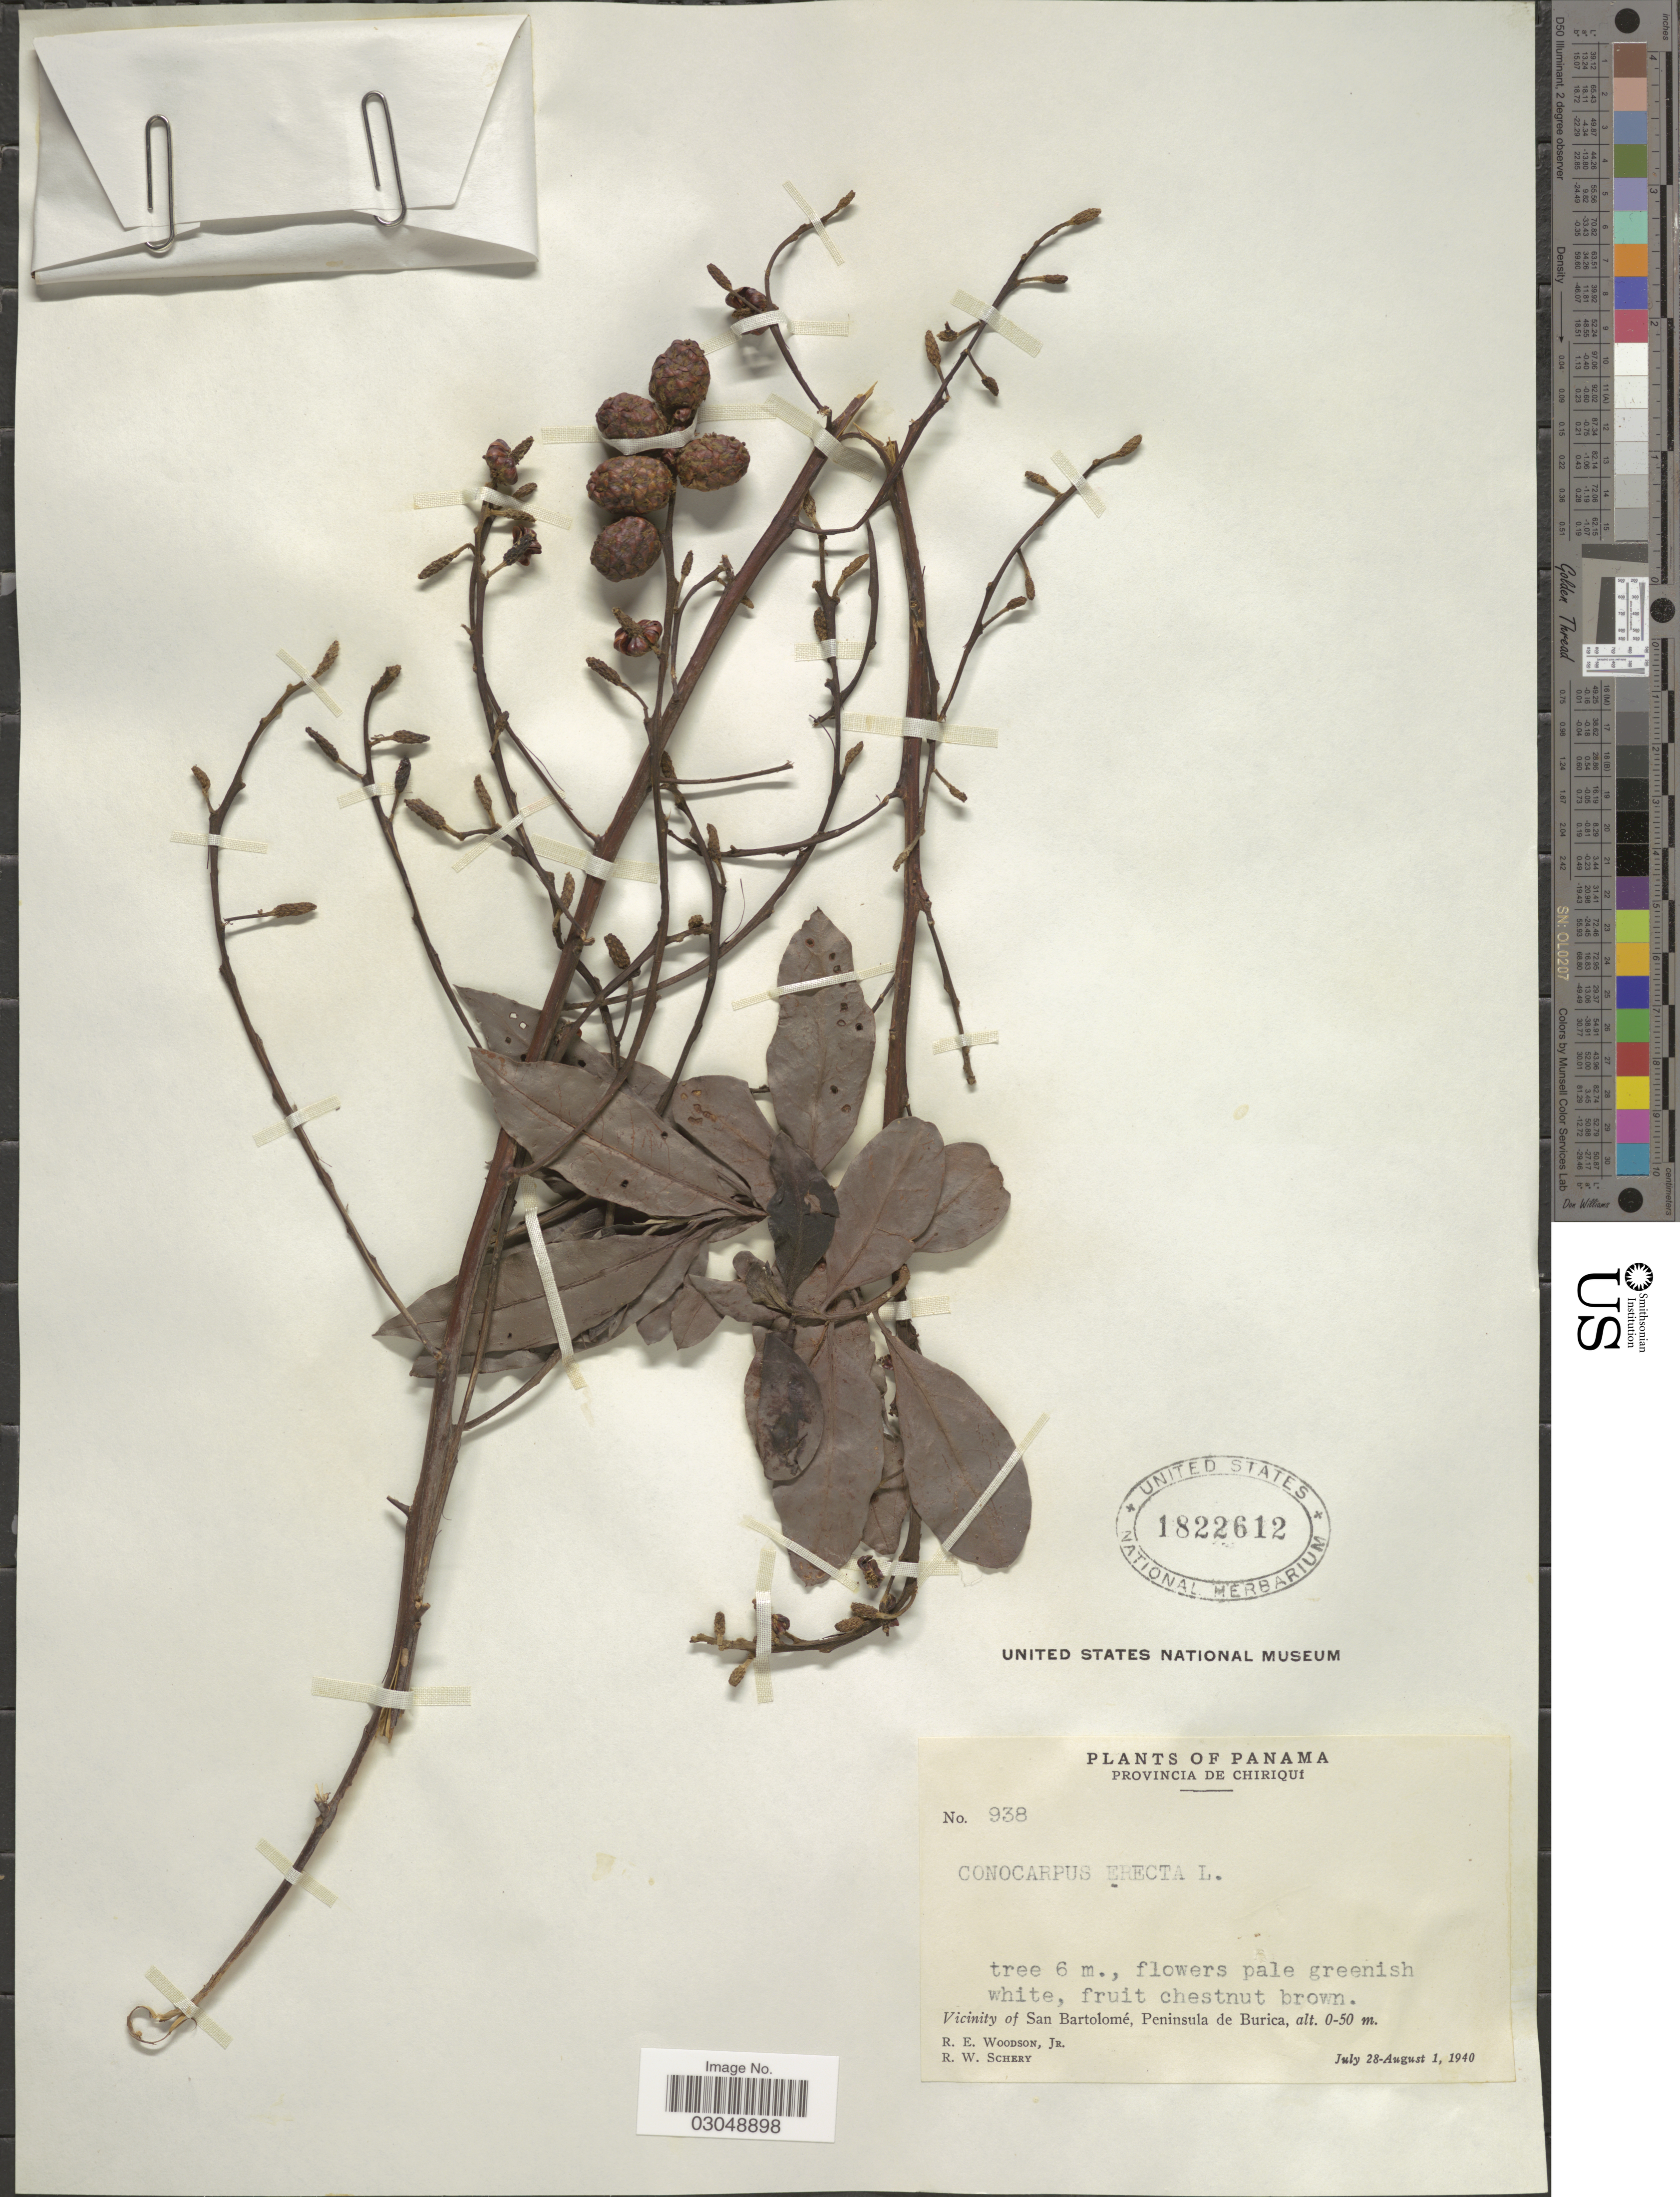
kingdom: Plantae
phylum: Tracheophyta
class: Magnoliopsida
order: Myrtales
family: Combretaceae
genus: Conocarpus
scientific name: Conocarpus erectus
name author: L.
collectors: R. E. Woodson & R. W. Schery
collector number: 938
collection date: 1940-07-28/1940-08-01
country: Panama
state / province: Chiriqui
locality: Vicinity of San Bartolomé, Peninsula de Burica.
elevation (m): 0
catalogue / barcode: US 1822612